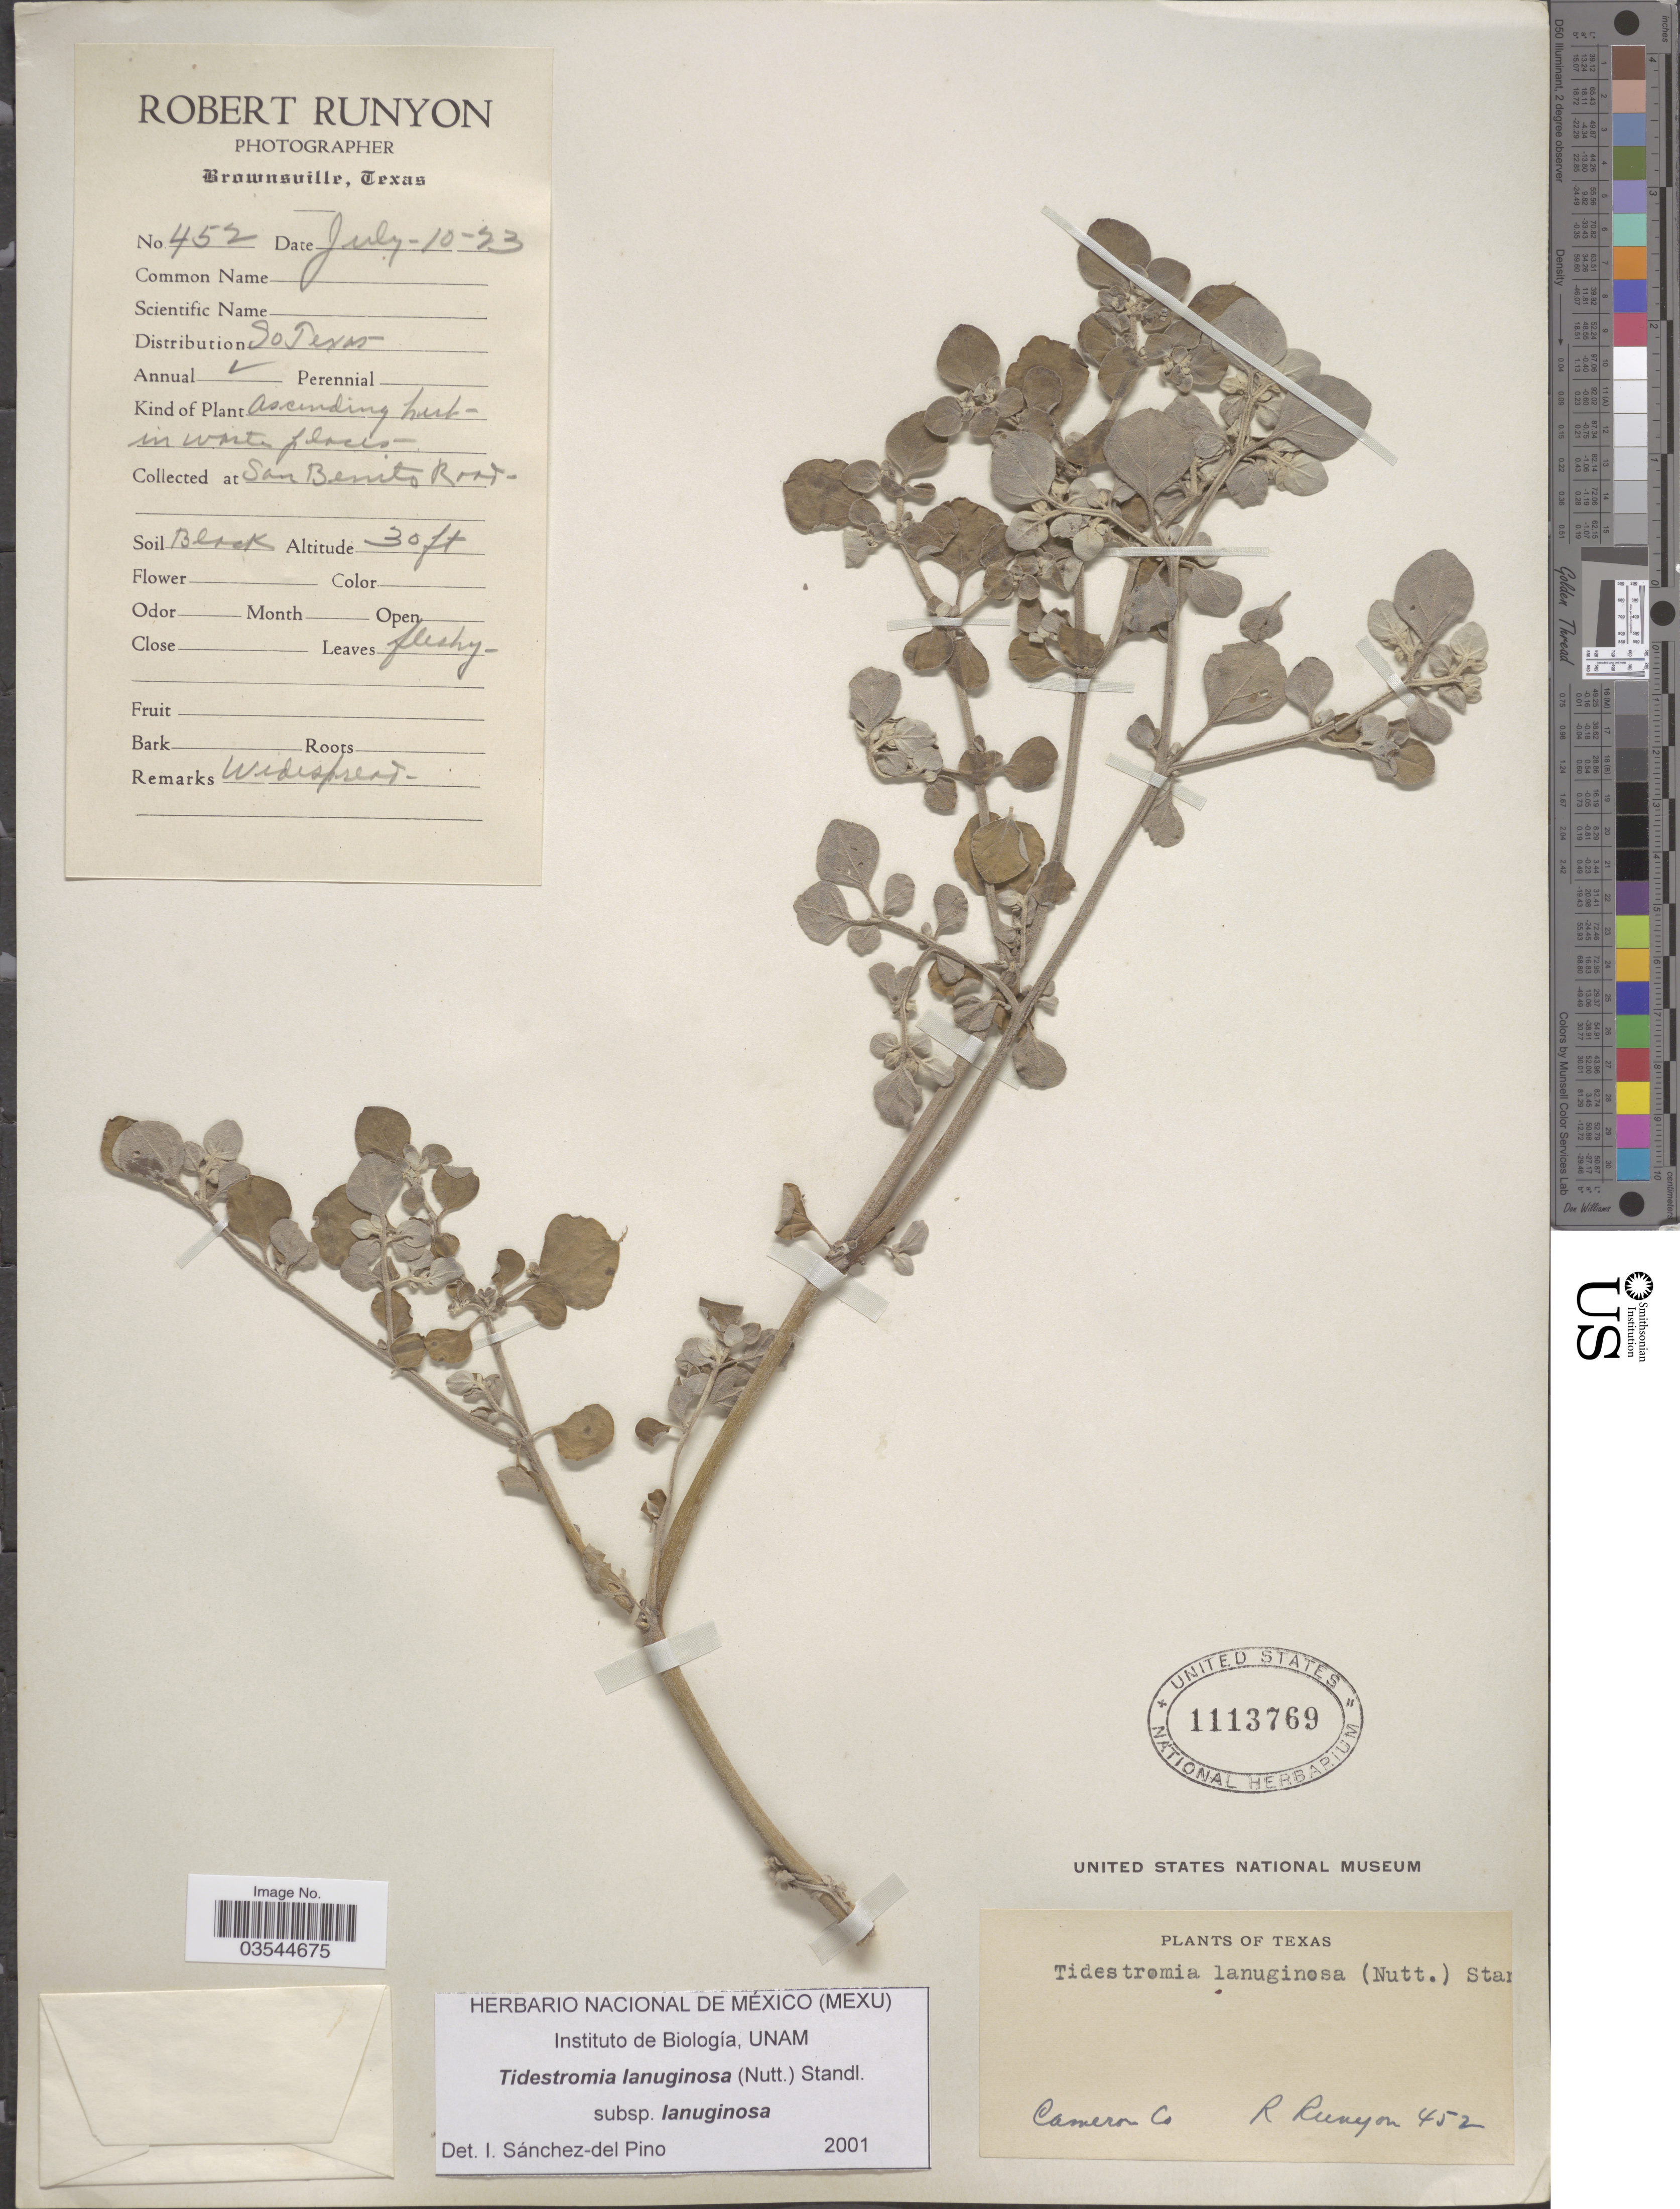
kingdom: Plantae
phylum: Tracheophyta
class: Magnoliopsida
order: Caryophyllales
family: Amaranthaceae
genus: Tidestromia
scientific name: Tidestromia lanuginosa subsp. lanuginosa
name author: (Nutt.) Standl.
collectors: R. Runyon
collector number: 452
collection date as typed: Transcribed d/m/y: 10/7/23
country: United States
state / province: Texas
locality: San Benito Road. Cameron Co.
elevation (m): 9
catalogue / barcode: US 1113769